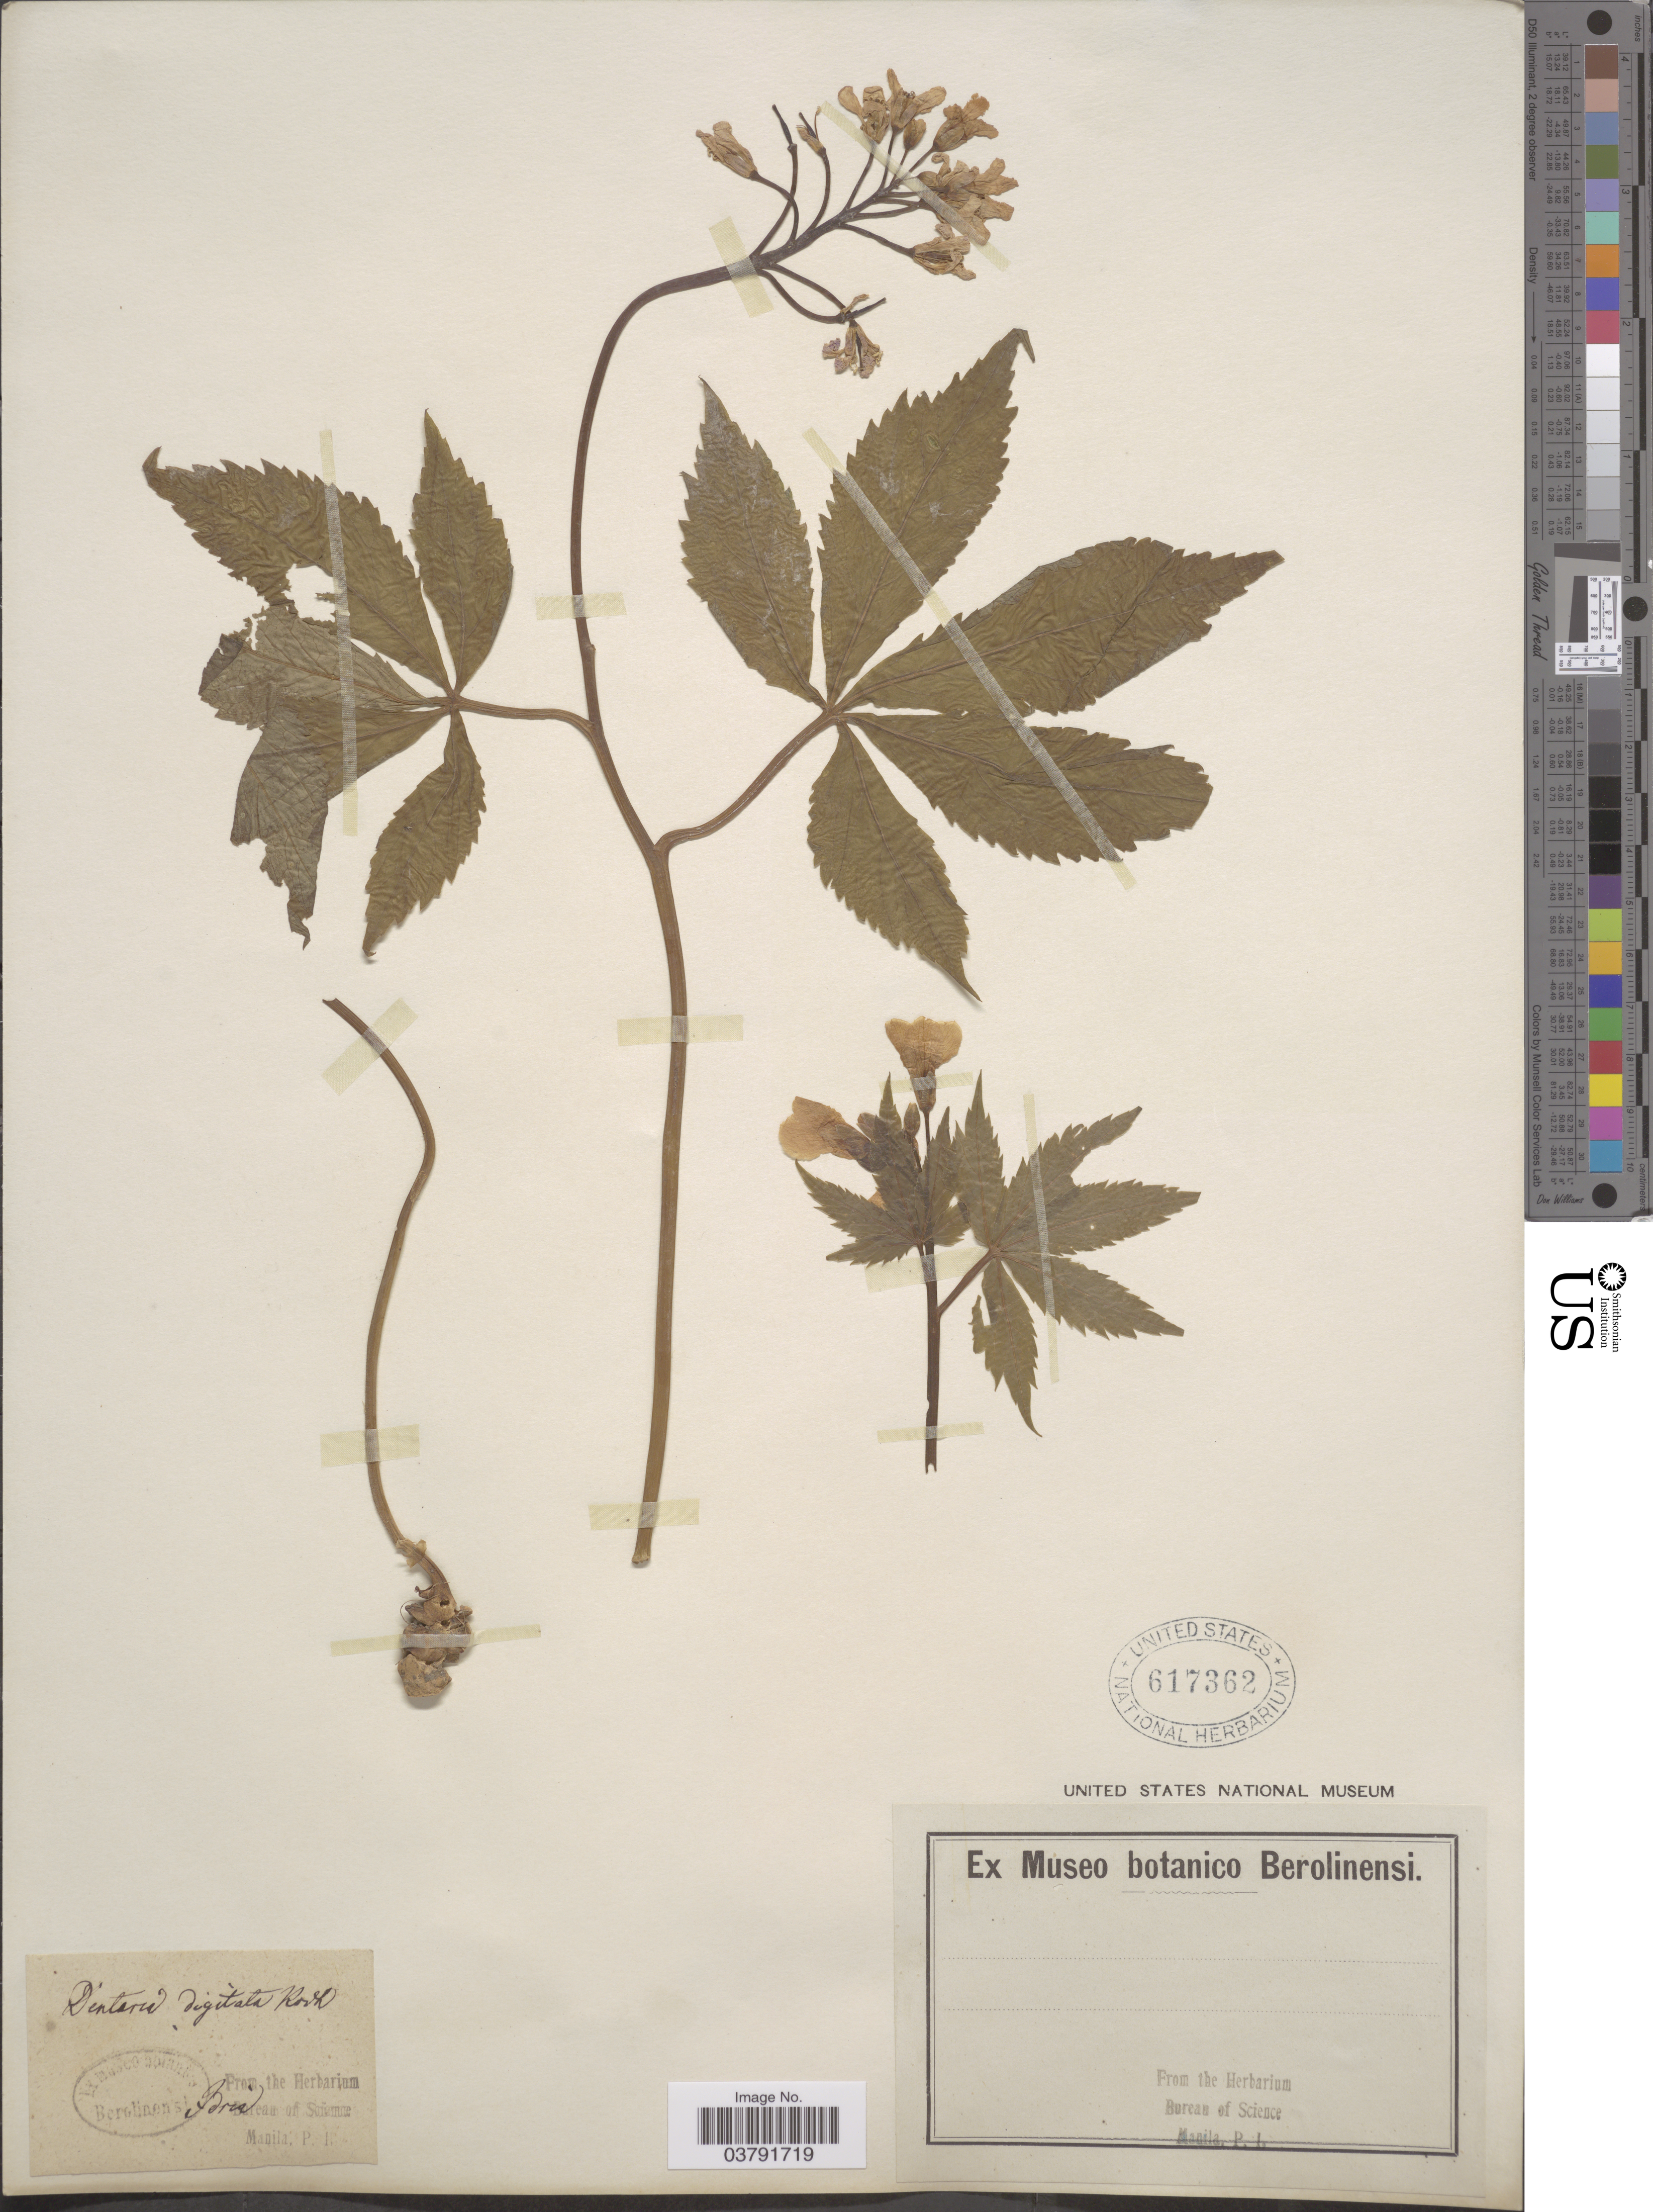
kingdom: Plantae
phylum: Tracheophyta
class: Magnoliopsida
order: Brassicales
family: Brassicaceae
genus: Dentaria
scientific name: Dentaria digitata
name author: Lam.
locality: Bria [unsure placement]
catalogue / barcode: US 617362